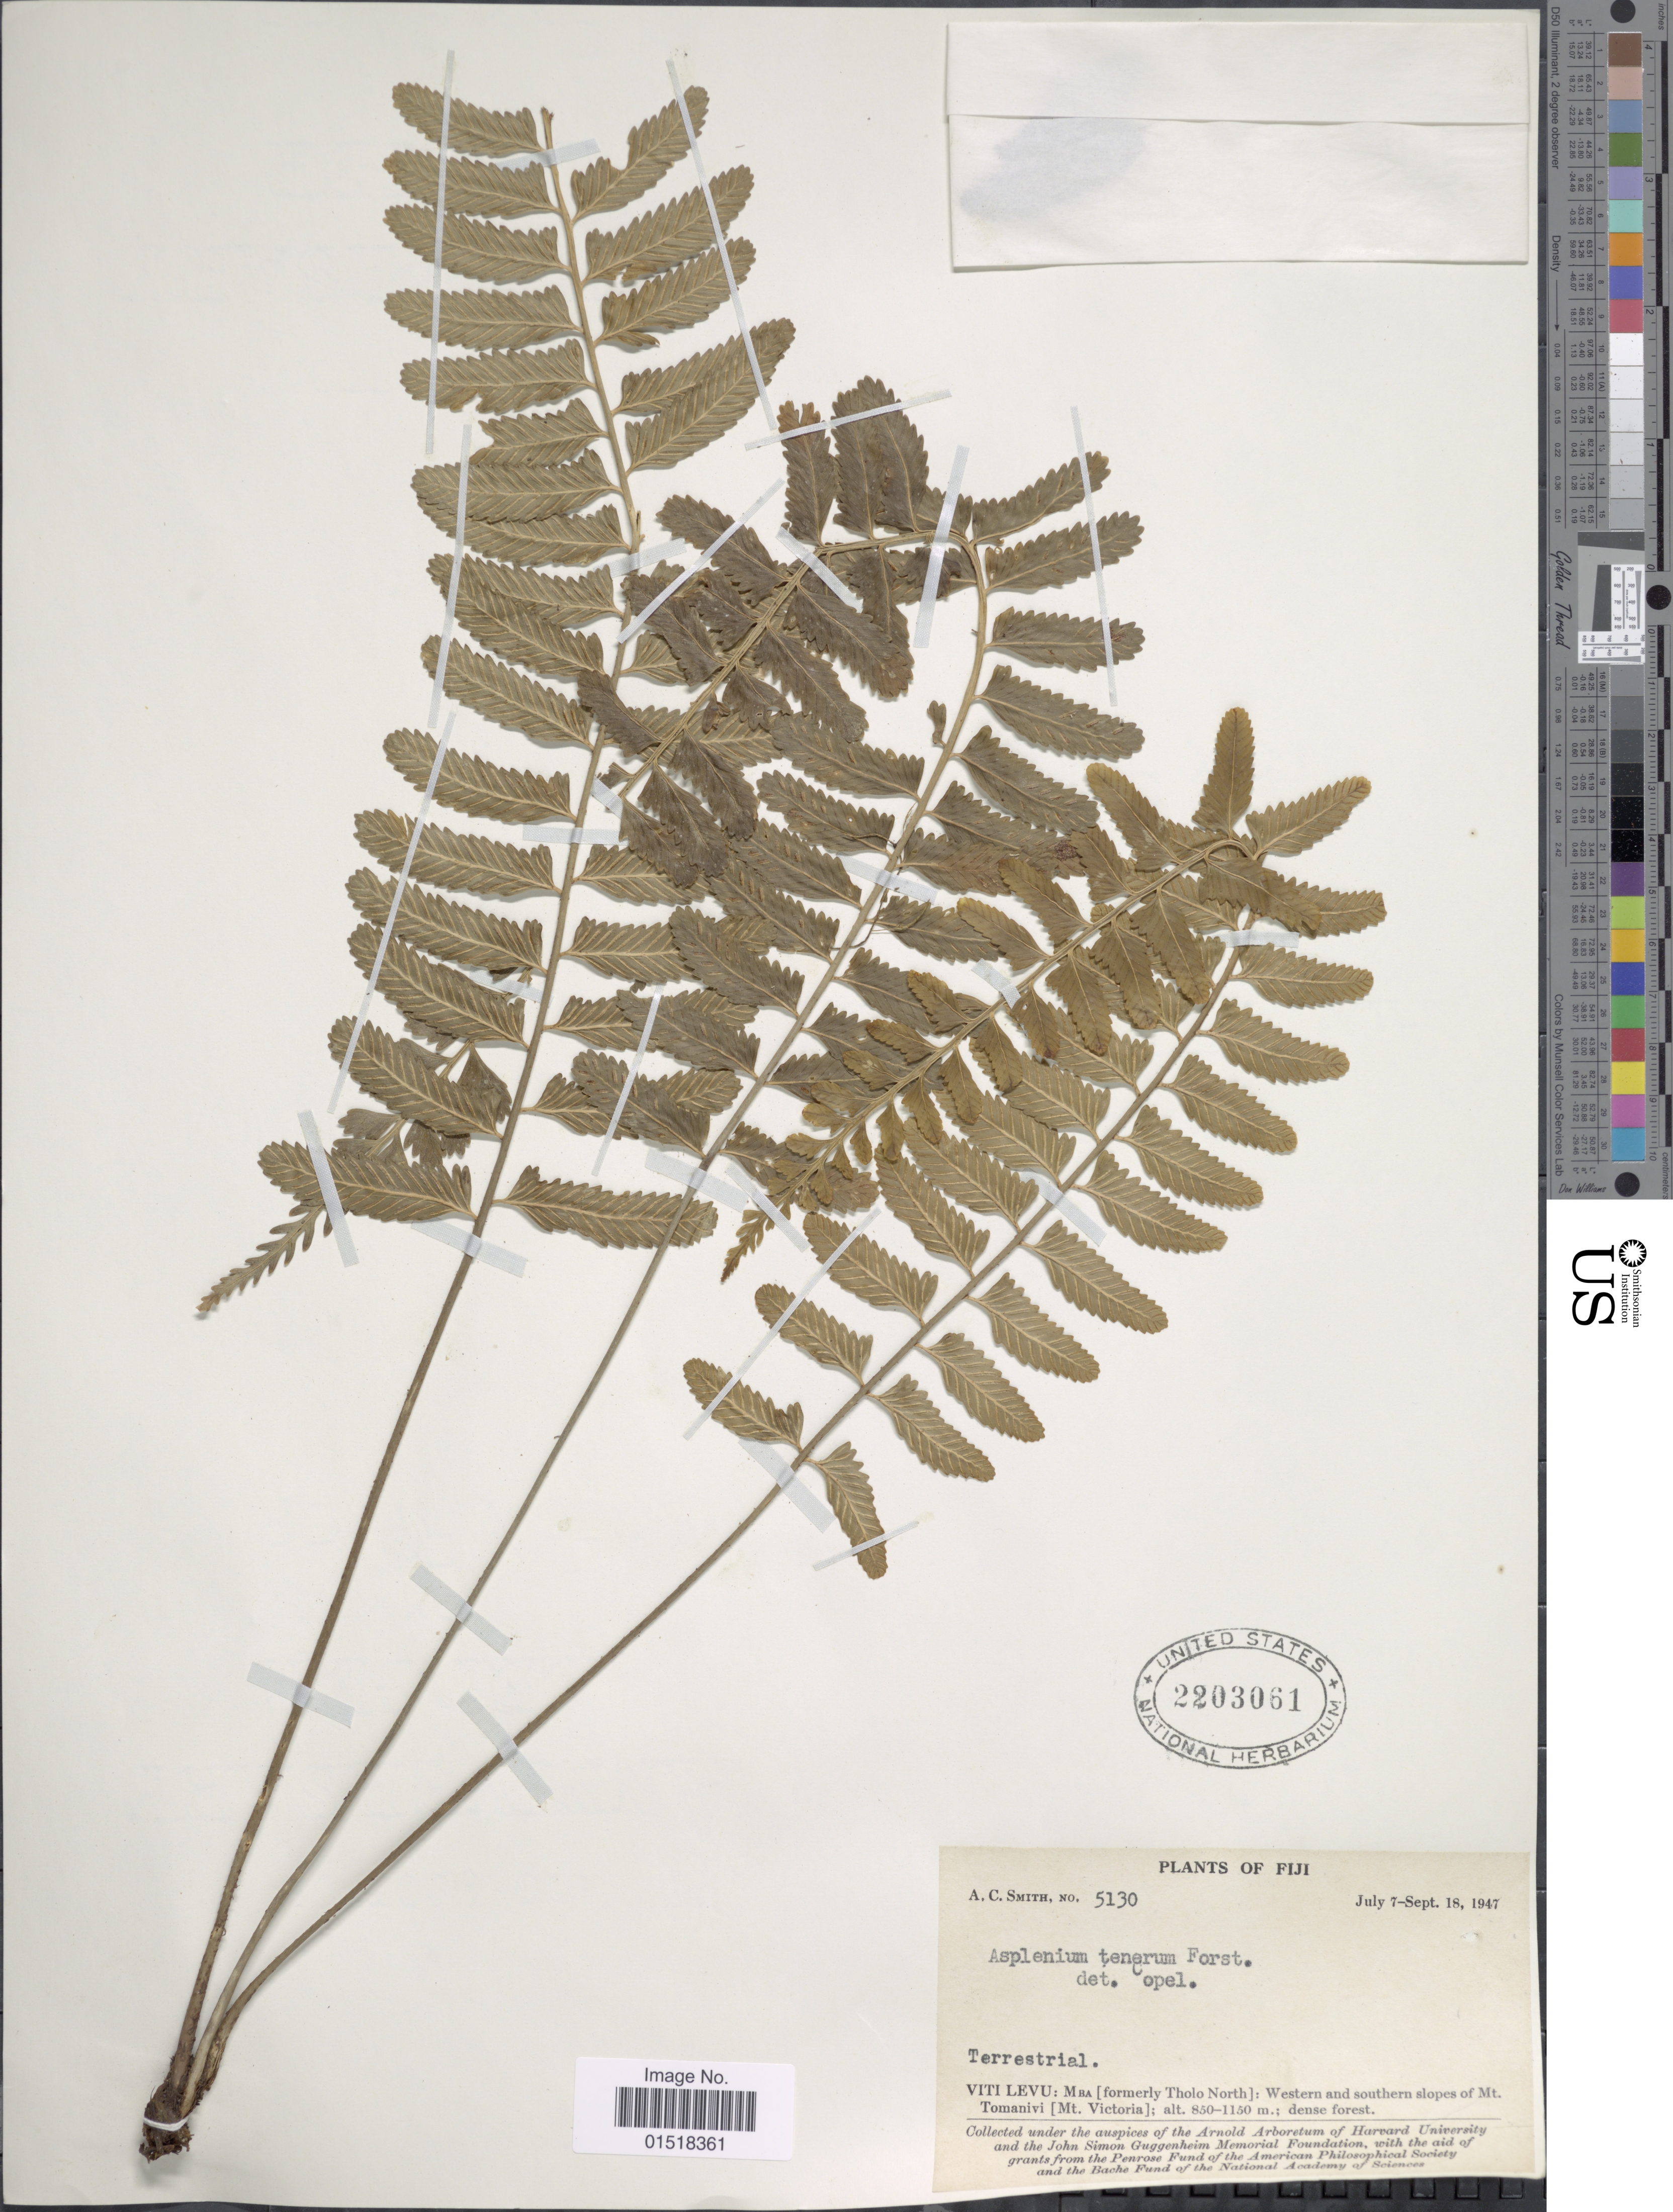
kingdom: Plantae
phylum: Tracheophyta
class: Polypodiopsida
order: Polypodiales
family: Aspleniaceae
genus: Asplenium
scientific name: Asplenium tenerum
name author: G. Forst.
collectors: A. C. Smith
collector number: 5130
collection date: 1947-07-07/1947-09-18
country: Fiji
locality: Viti Levu: Mba [formerly Tholo North]: Western and southern slopes of Mt. Tomanivi [Mt. Victoria].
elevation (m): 850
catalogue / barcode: US 2203061